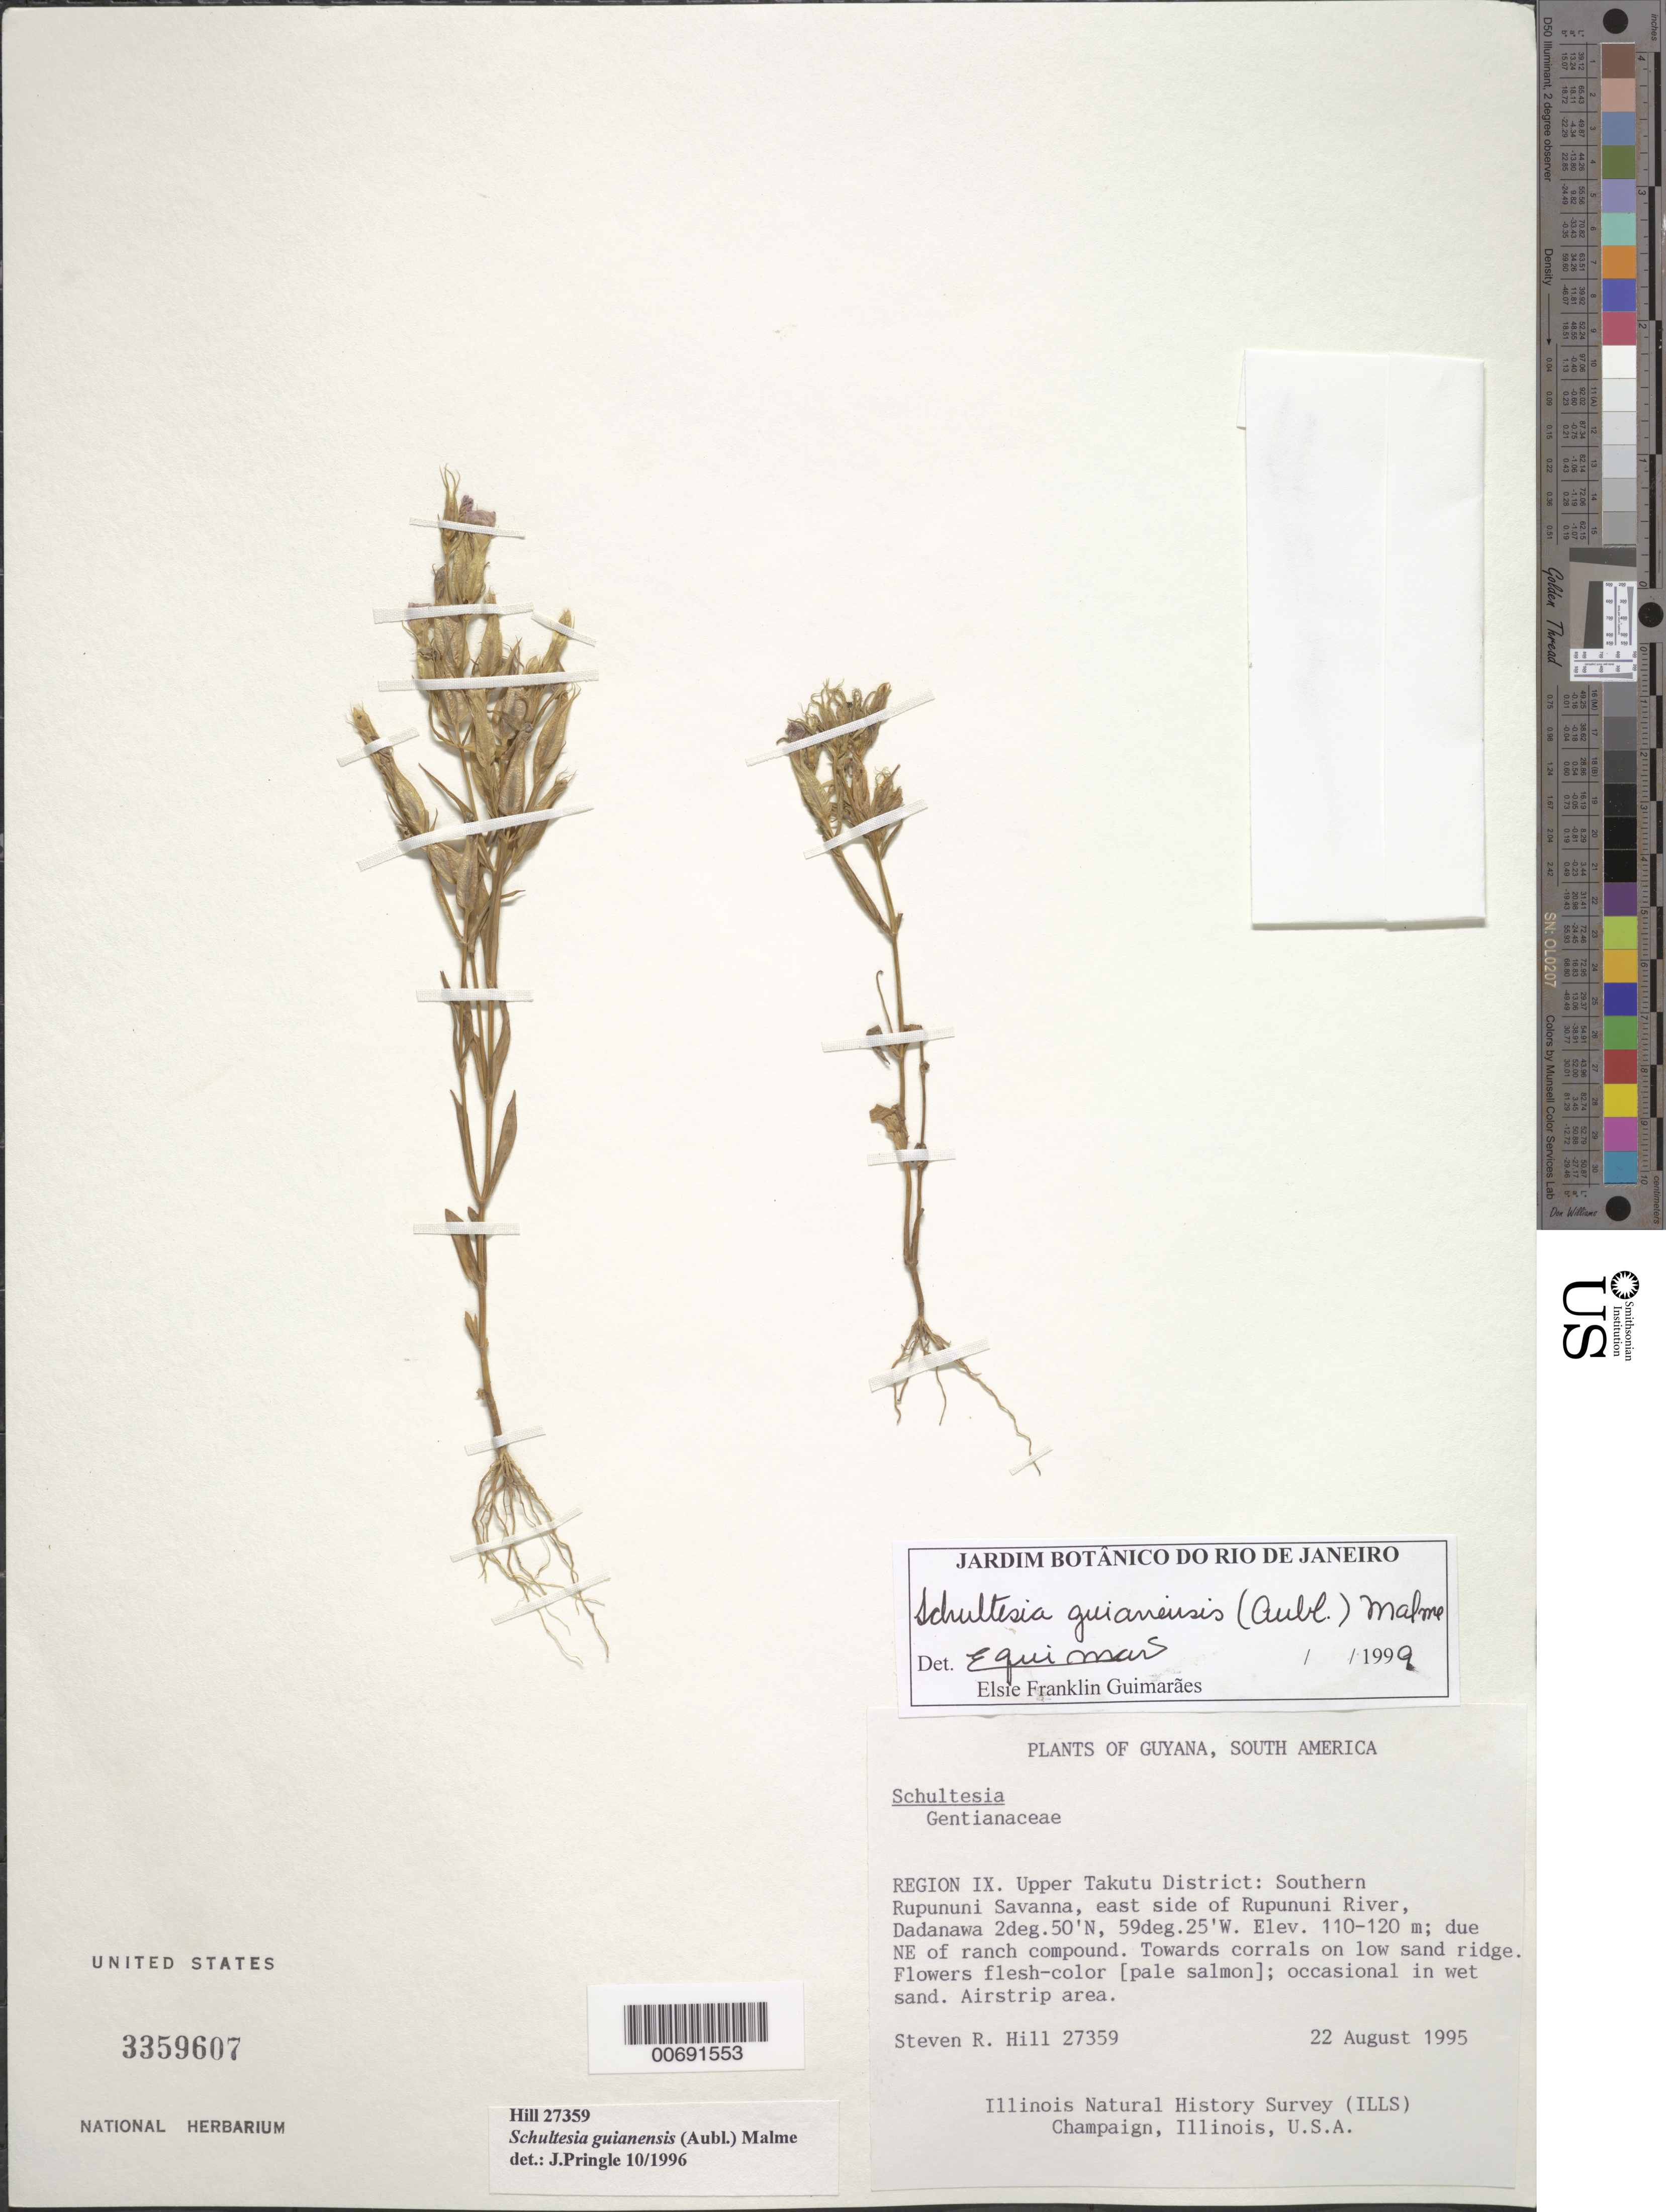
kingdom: Plantae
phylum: Tracheophyta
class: Magnoliopsida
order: Gentianales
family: Gentianaceae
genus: Schultesia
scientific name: Schultesia guianensis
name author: (Aubl.) Malme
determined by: Pringle, J. S.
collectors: S. R. Hill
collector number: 27359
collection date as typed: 22-Aug-95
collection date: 1995-08-22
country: Guyana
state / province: U. Takutu-U. Essequibo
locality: Dadanawa, southern Rupununi Savanna, E side of Rupununi R.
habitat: Savanna; Towards corrals on low sand ridge. Occasional in wet sand;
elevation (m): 110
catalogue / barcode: US 3359607